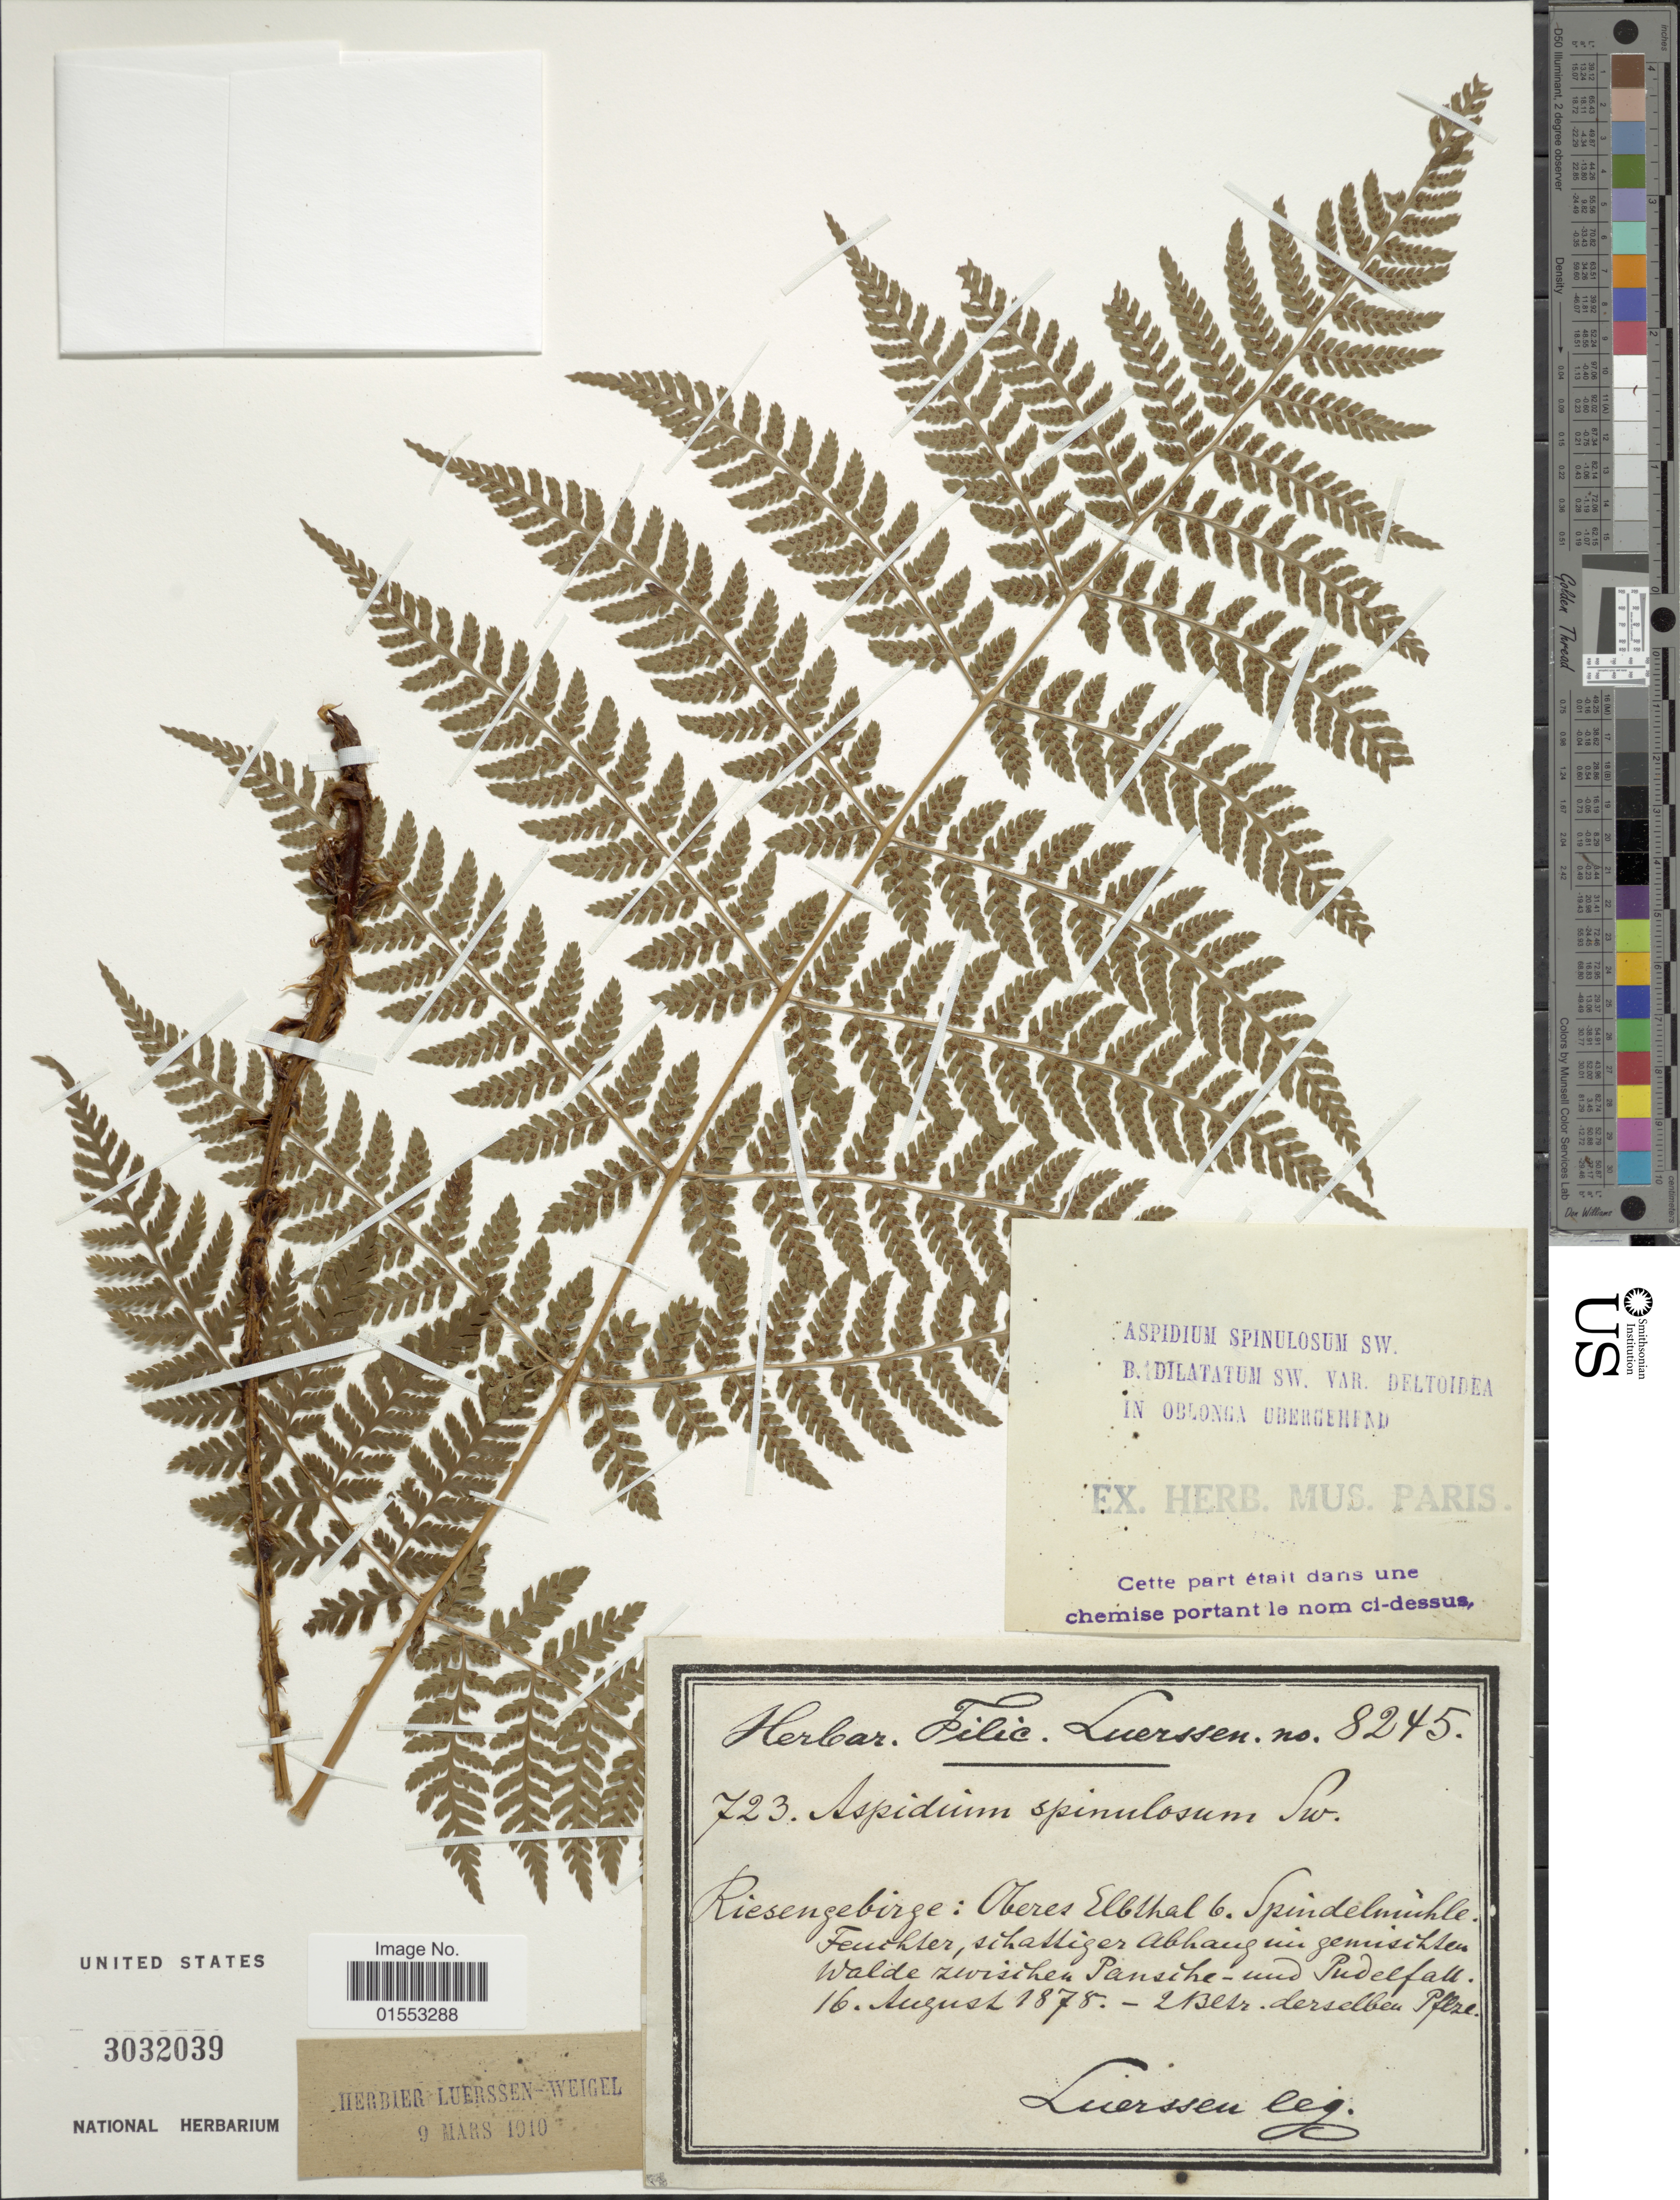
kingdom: Plantae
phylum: Tracheophyta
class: Polypodiopsida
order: Polypodiales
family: Dryopteridaceae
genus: Dryopteris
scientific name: Dryopteris dilatata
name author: (Hoffm.) A. Gray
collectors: Luerssen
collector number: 723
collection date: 1878-08-16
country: Czechia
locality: Riesengebirge: Ibere Elbhal Spindermuchl, Feuchler schatlliger abhnagen im Geninisschilen walde Zwischen Pansiche [interpreted]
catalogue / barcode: US 3032039